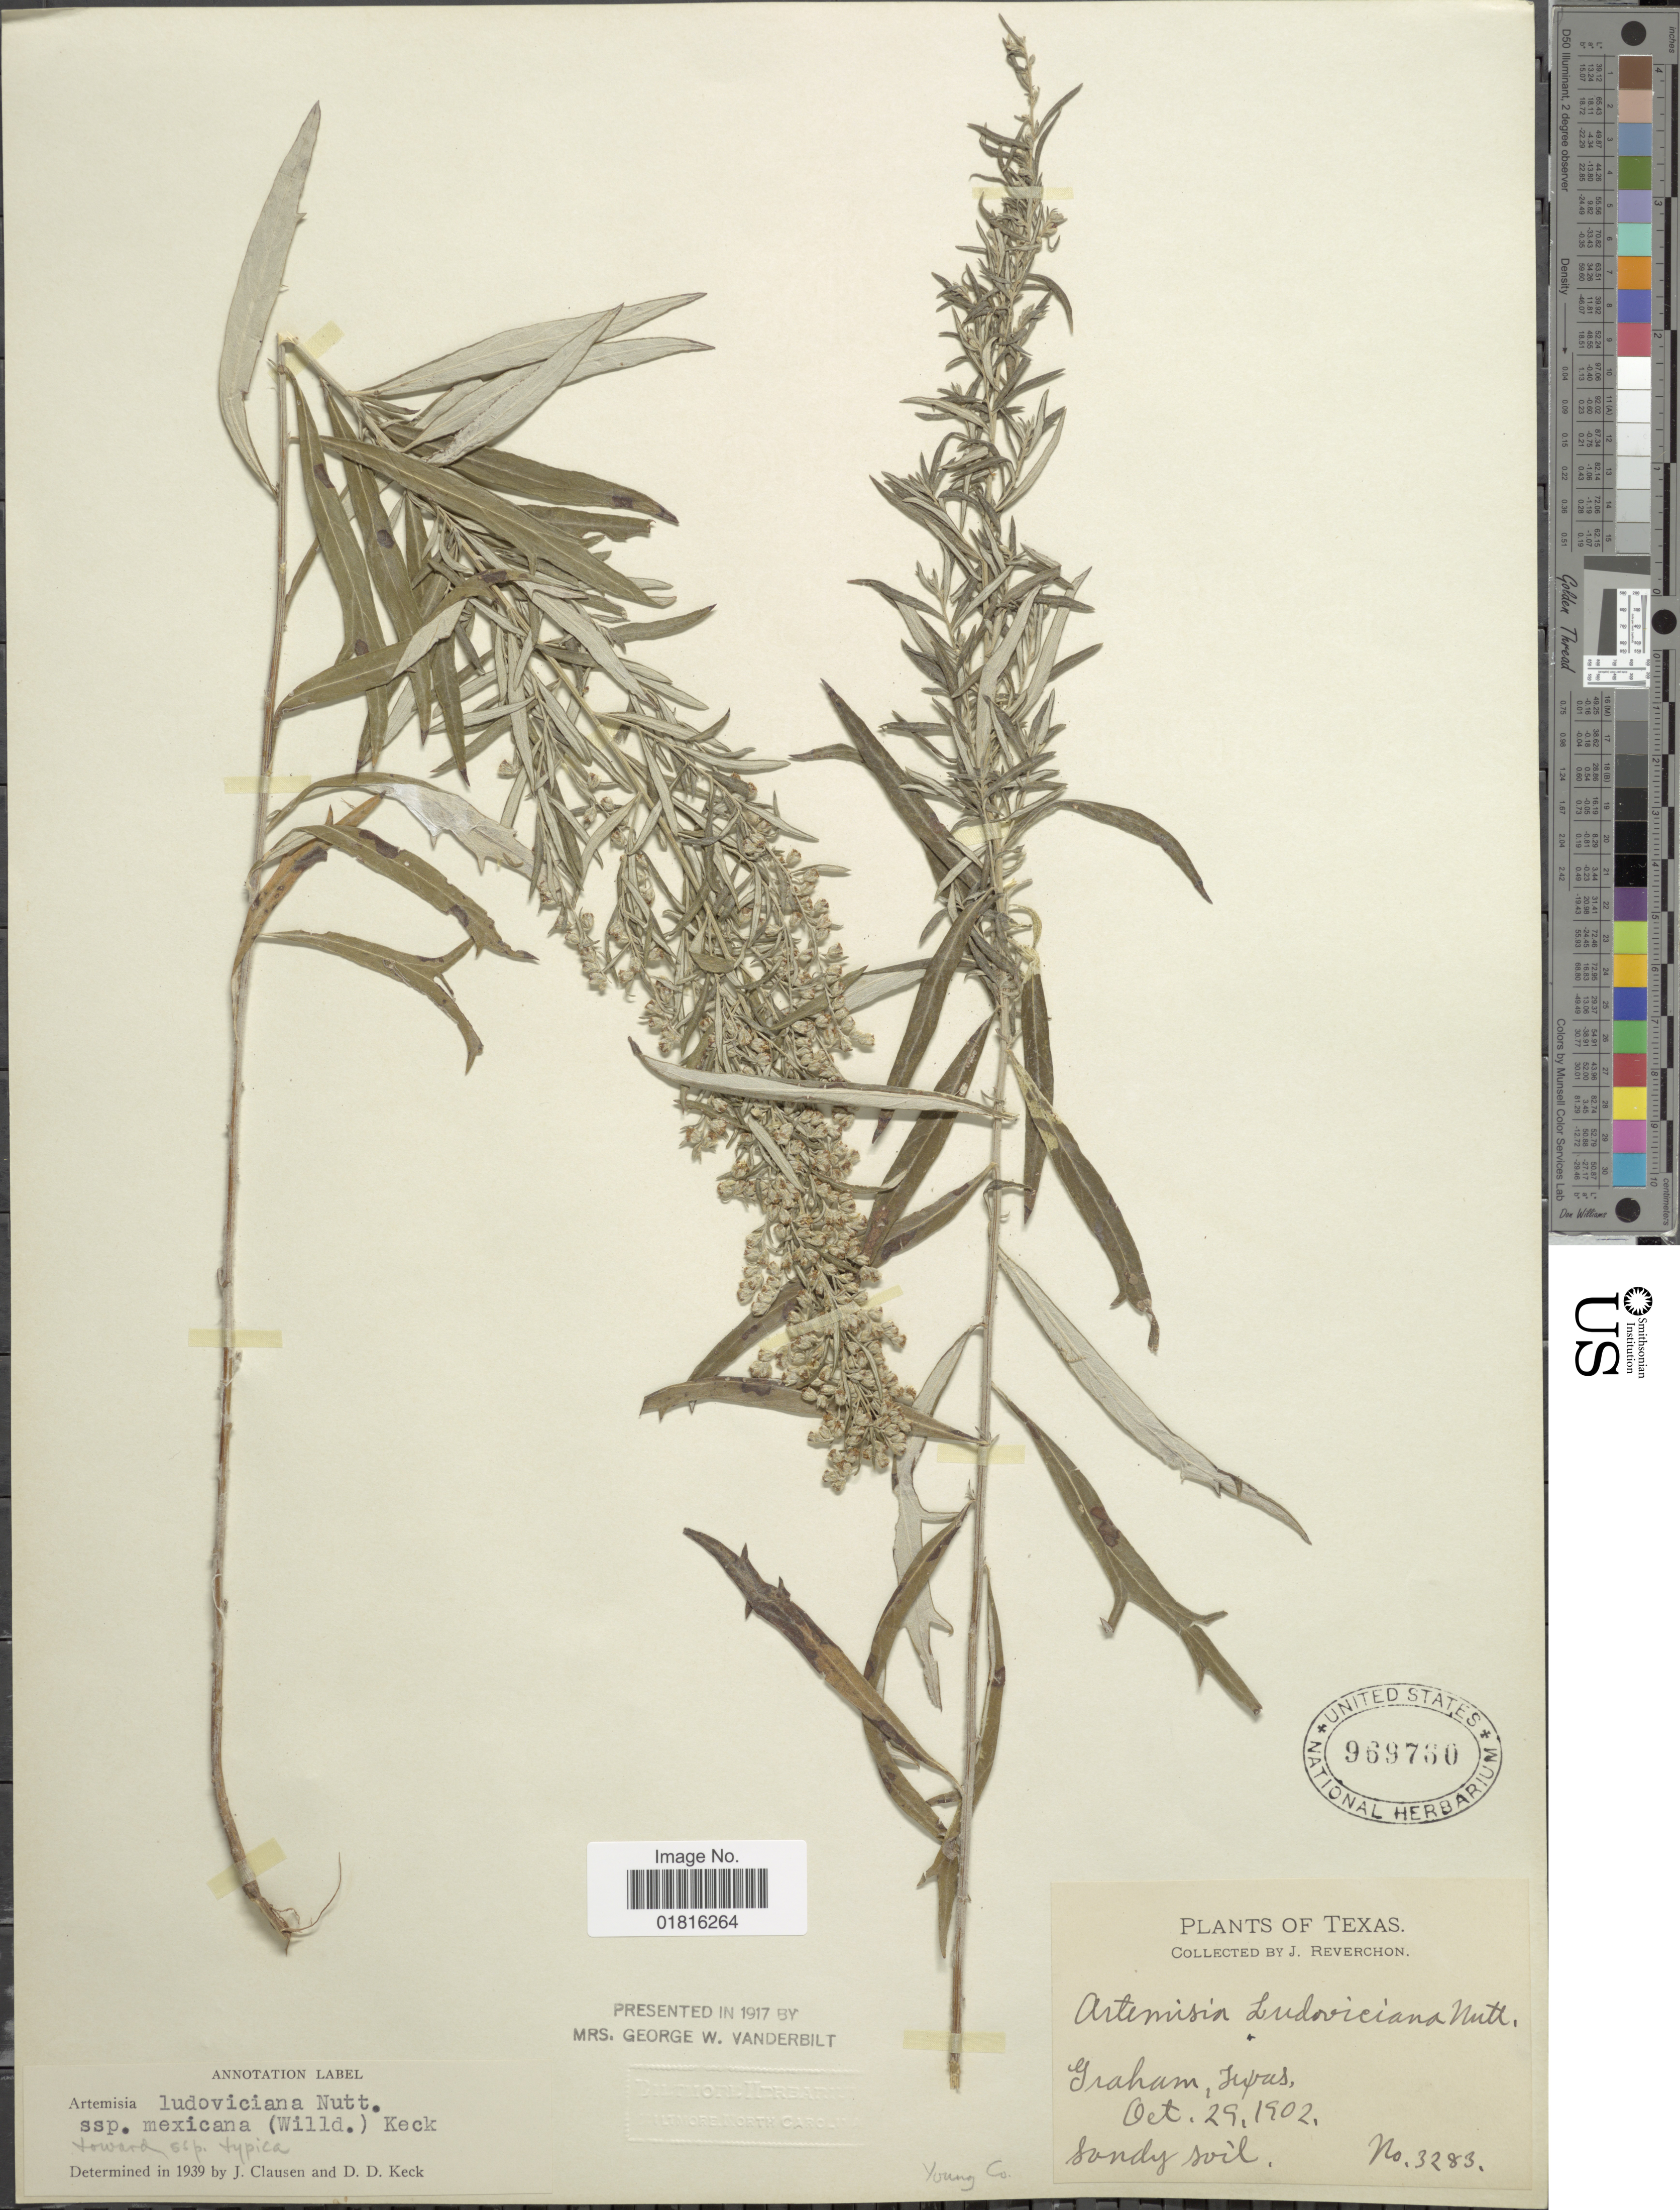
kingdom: Plantae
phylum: Tracheophyta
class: Magnoliopsida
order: Asterales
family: Asteraceae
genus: Artemisia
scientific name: Artemisia ludoviciana subsp. mexicana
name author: (Willd. ex Spreng.) D.D. Keck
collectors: J. Reverchon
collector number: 3283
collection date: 1902-10-29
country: United States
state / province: Texas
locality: Graham, Texas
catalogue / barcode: US 969760